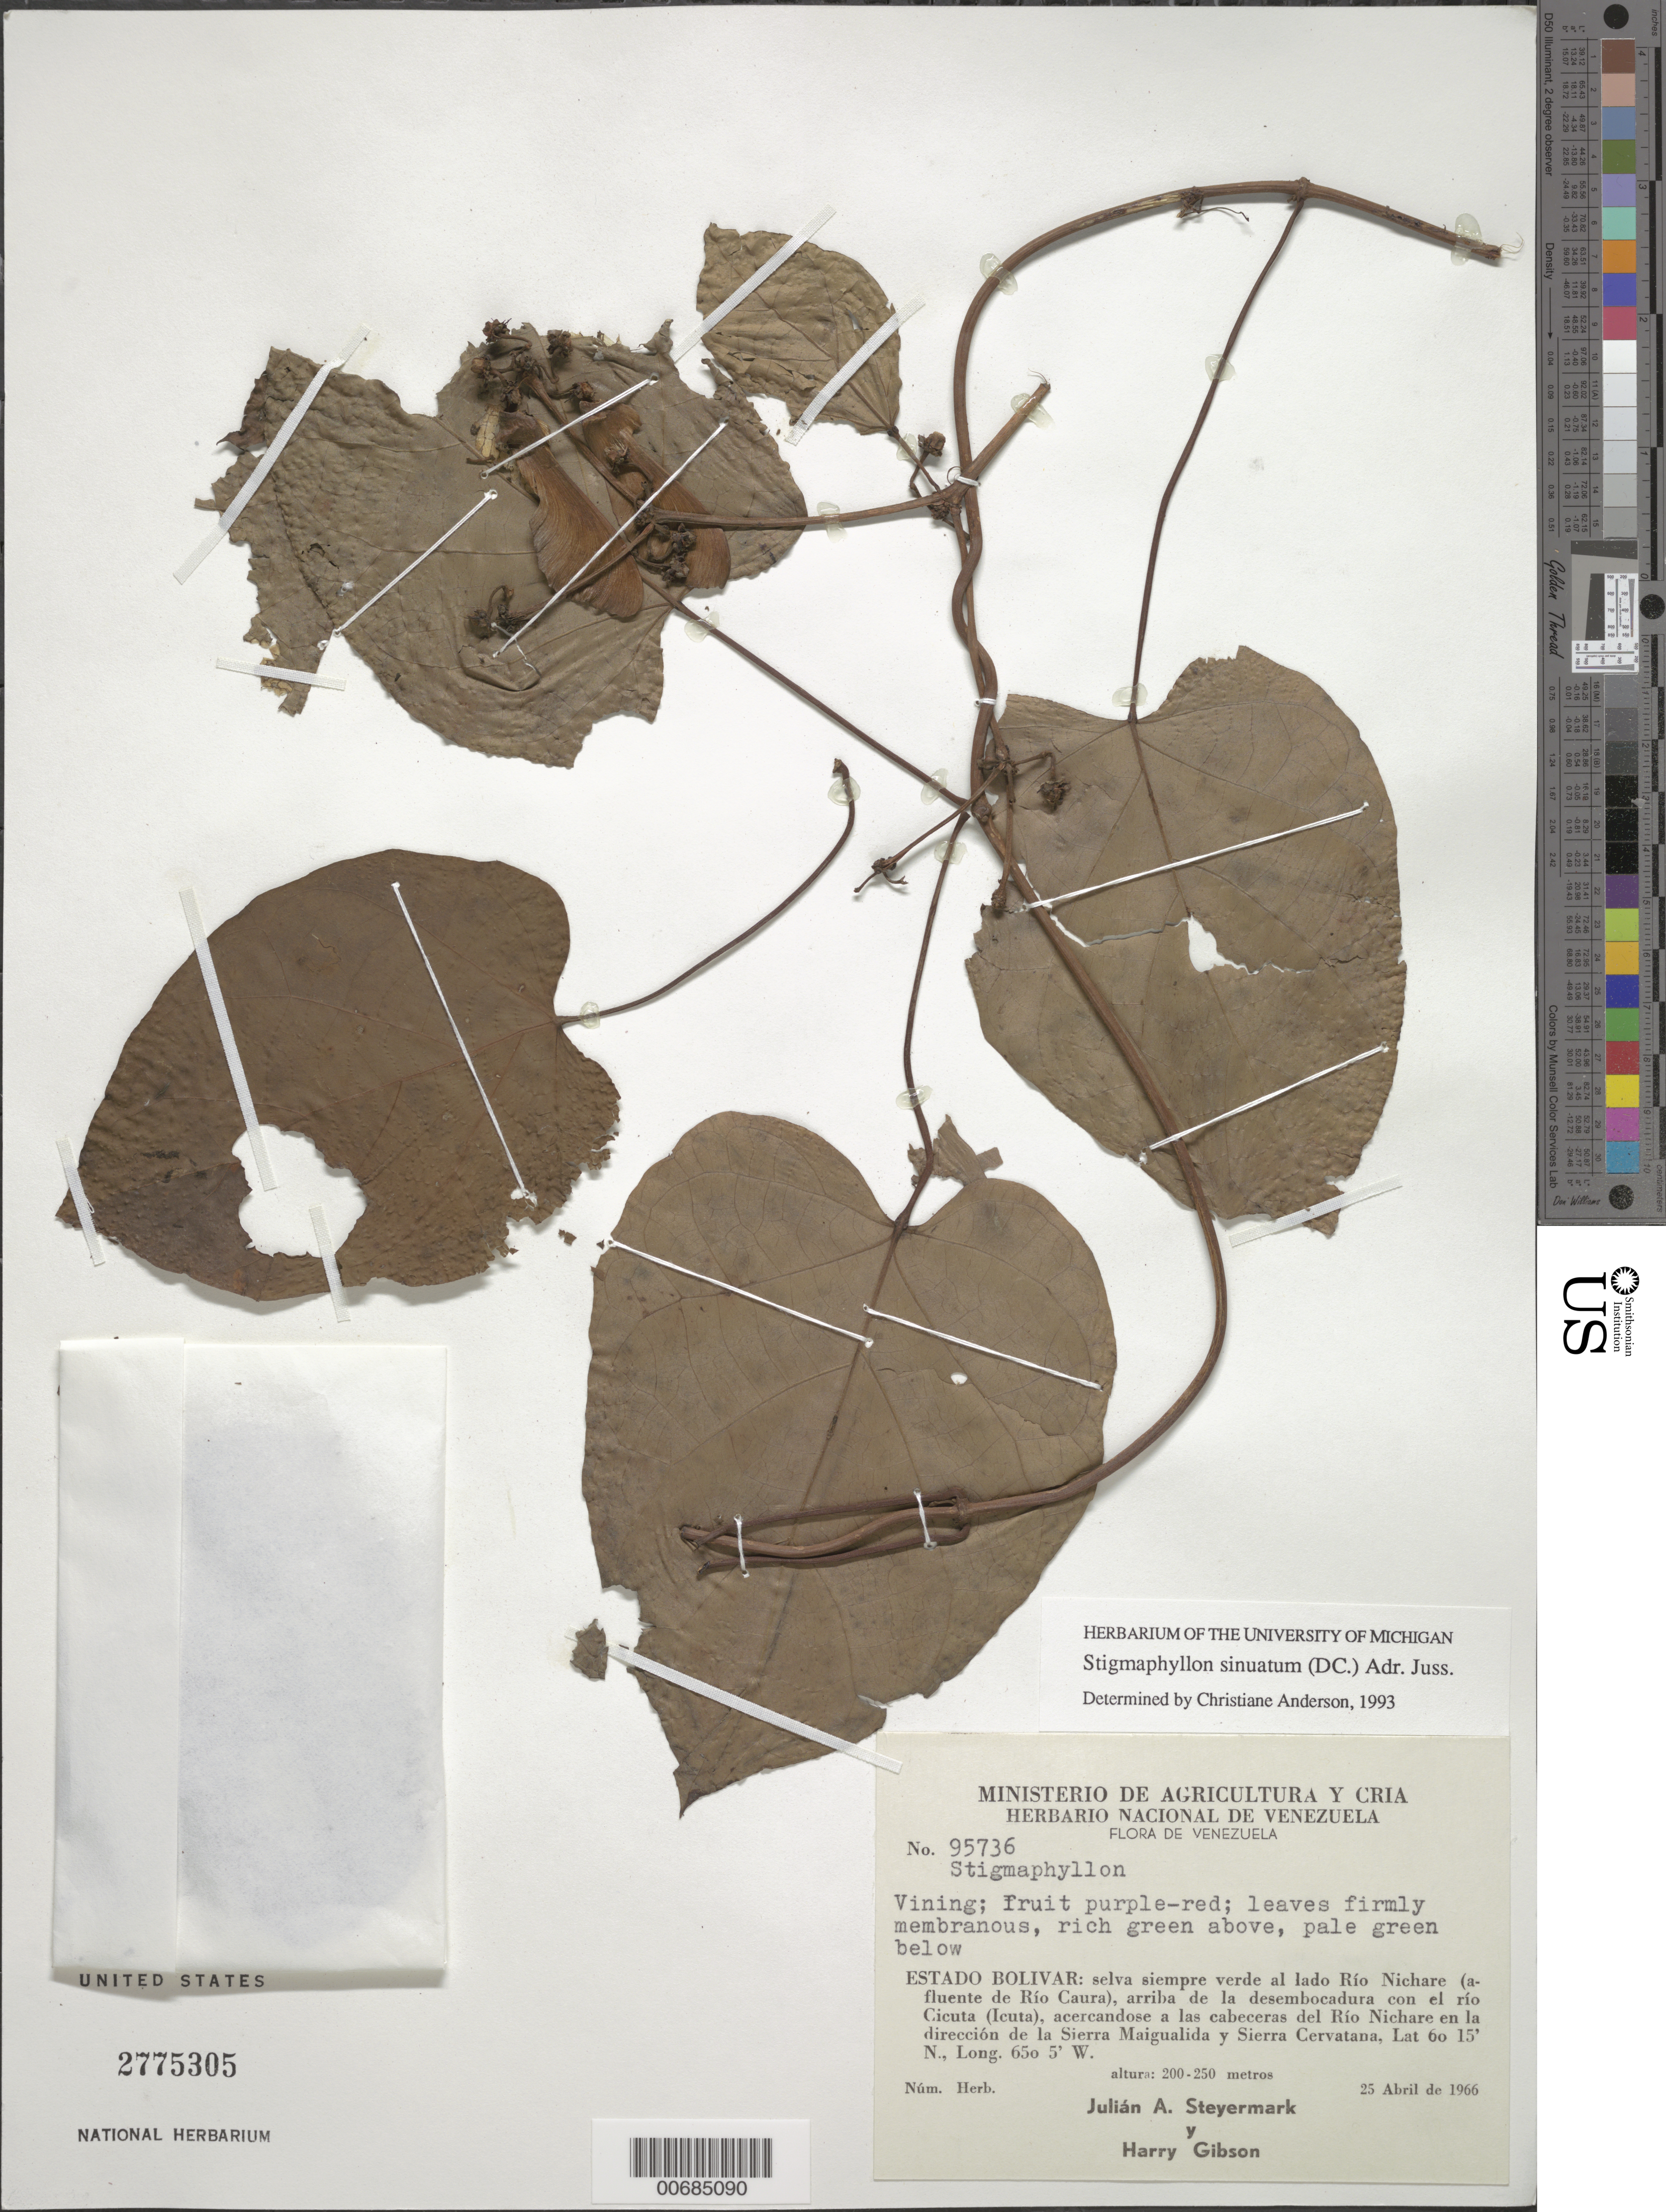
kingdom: Plantae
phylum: Tracheophyta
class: Magnoliopsida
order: Malpighiales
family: Malpighiaceae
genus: Stigmaphyllon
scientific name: Stigmaphyllon sinuatum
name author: (DC.) A. Juss.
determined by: Anderson, C.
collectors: J. Steyermark & H. Gibson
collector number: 95736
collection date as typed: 25-Apr-66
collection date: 1966-04-25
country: Venezuela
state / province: Bolívar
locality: Río Nichare, near mouth of Río Cicuta, acercandose a las cabeceras del Río Nichare en la direccion de la Sierra Maigualida y Sierra Cervatana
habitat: Evergreen forest along river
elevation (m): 200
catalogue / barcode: US 2775305